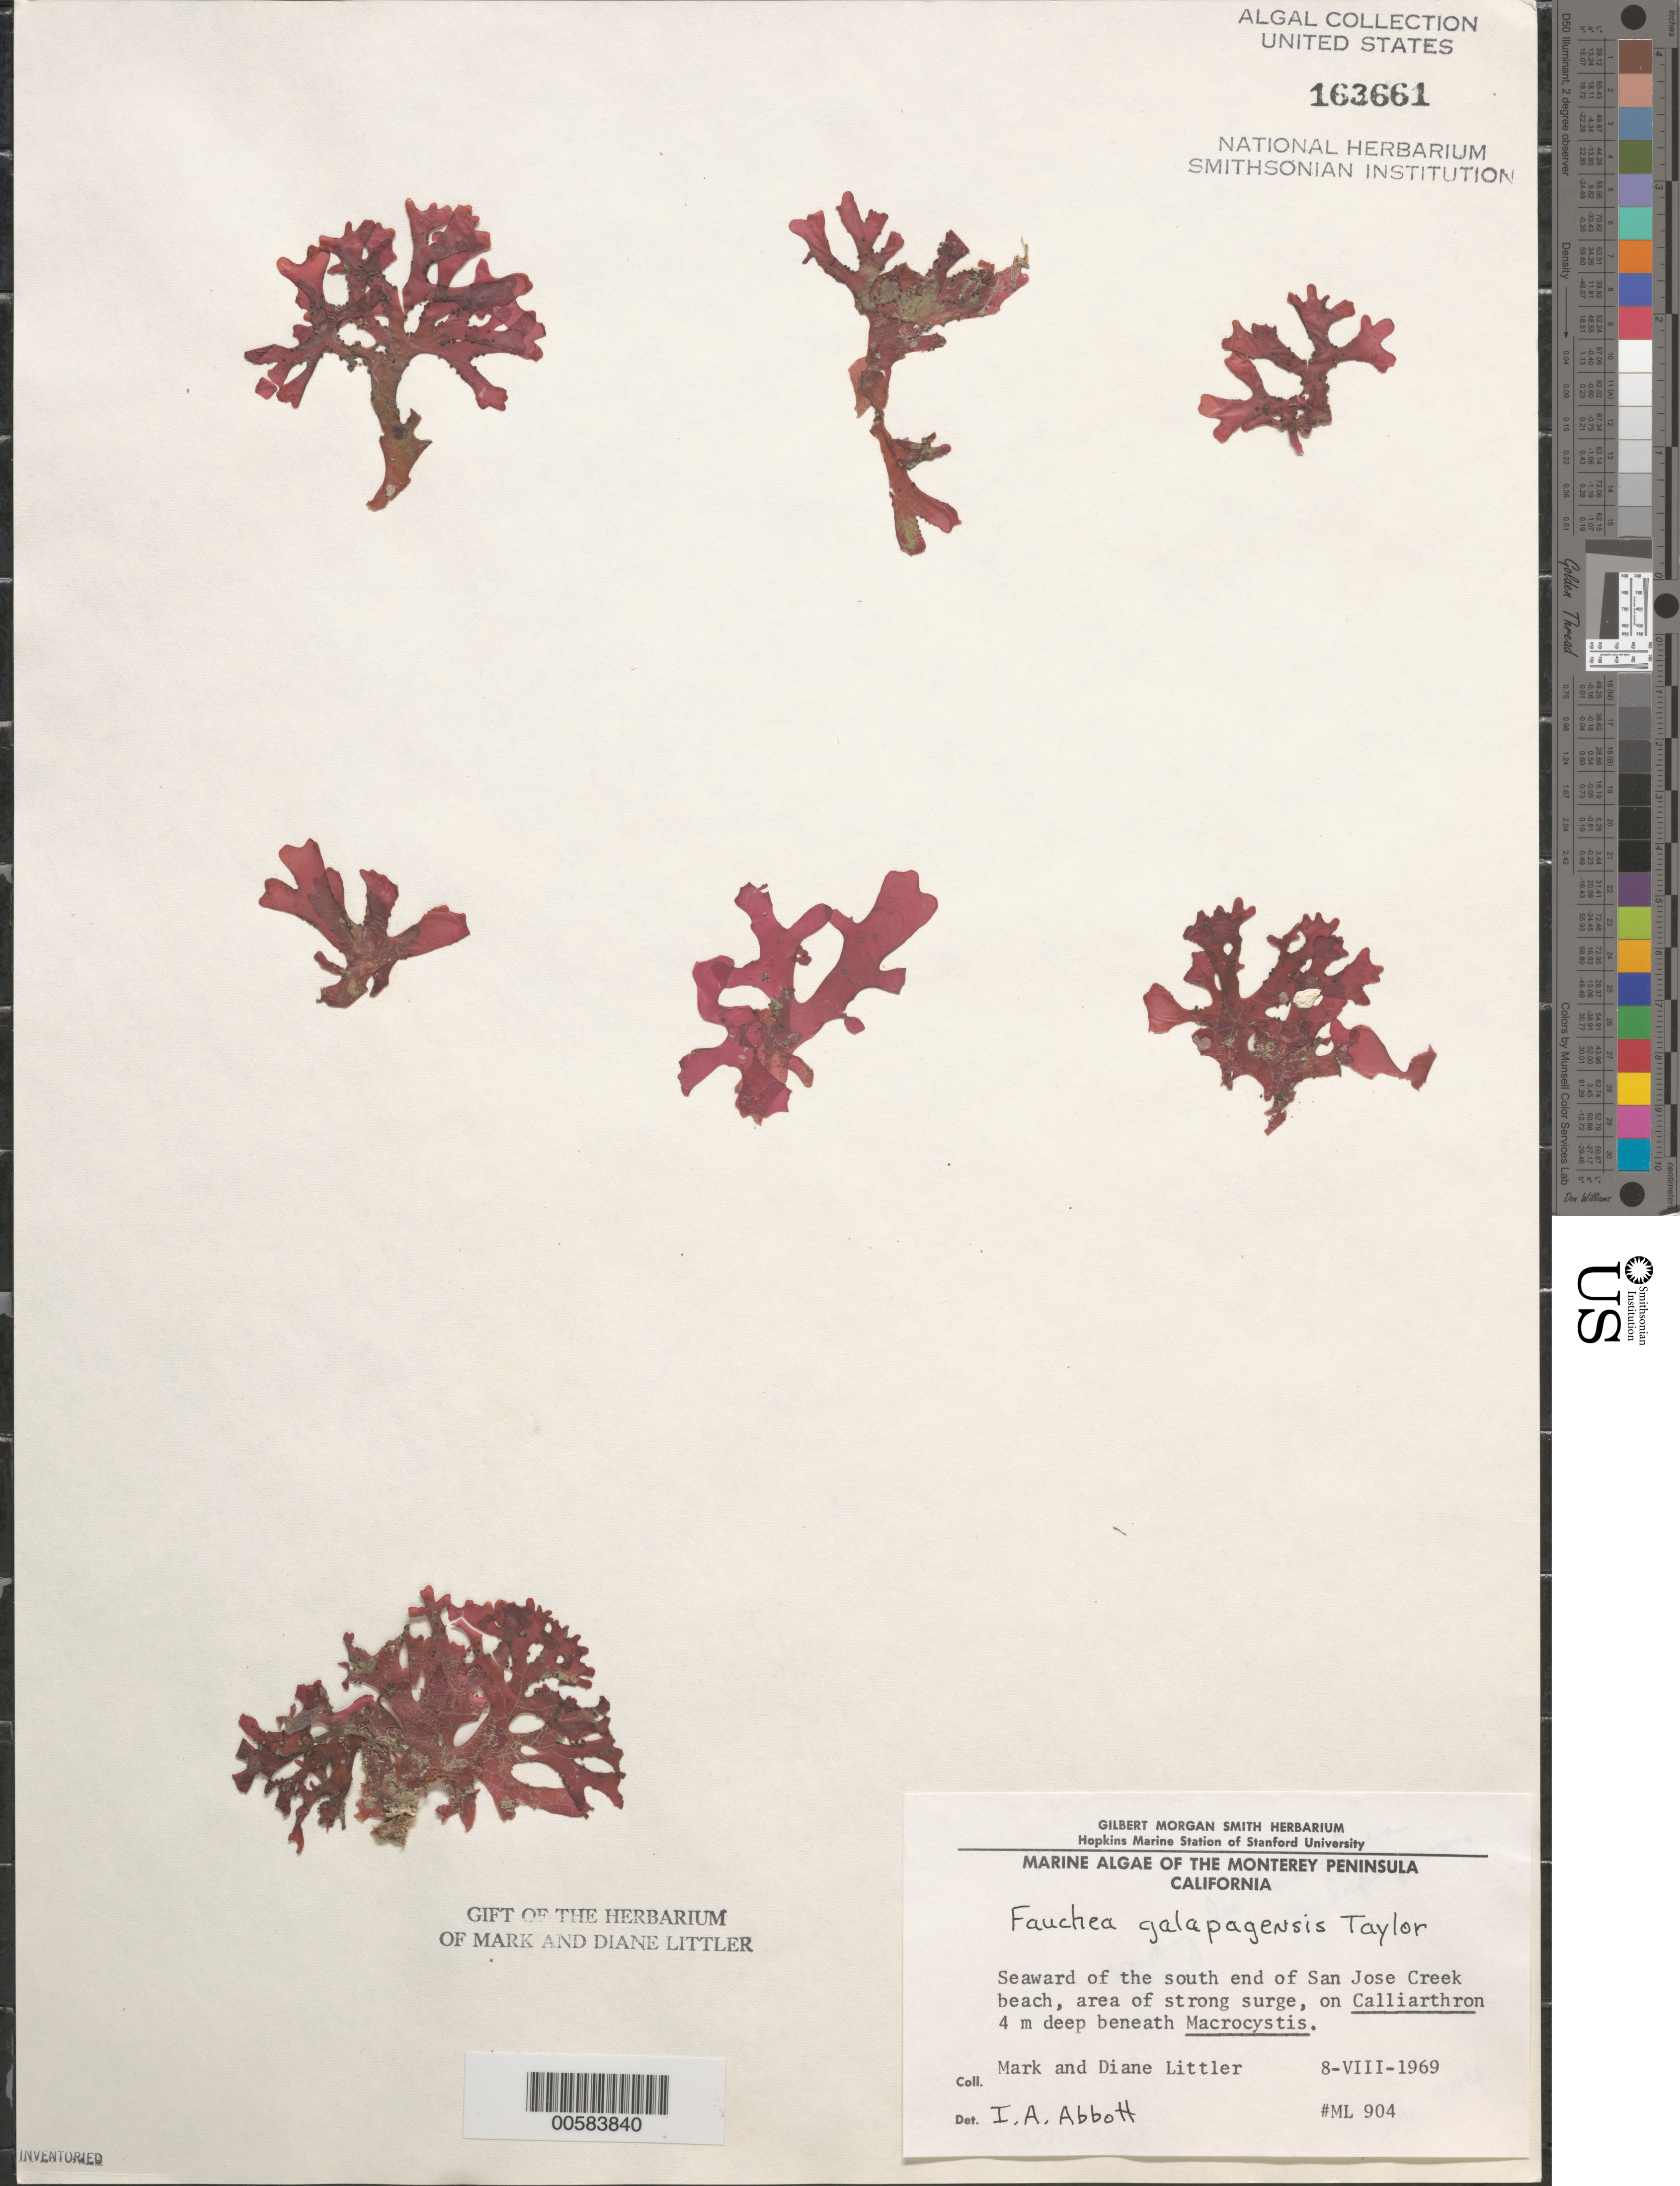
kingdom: Plantae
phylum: Rhodophyta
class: Florideophyceae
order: Rhodymeniales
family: Faucheaceae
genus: Gloiocladia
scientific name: Gloiocladia galapagensis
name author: (W.R. Taylor) N. Sánchez & Rodríguez-Prieto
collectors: M. M. Littler & D. S. Littler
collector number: ML 904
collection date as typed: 08 Aug 1969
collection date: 1969-08-08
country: United States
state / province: California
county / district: Monterey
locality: San Jose Creek Beach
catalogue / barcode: US 163661